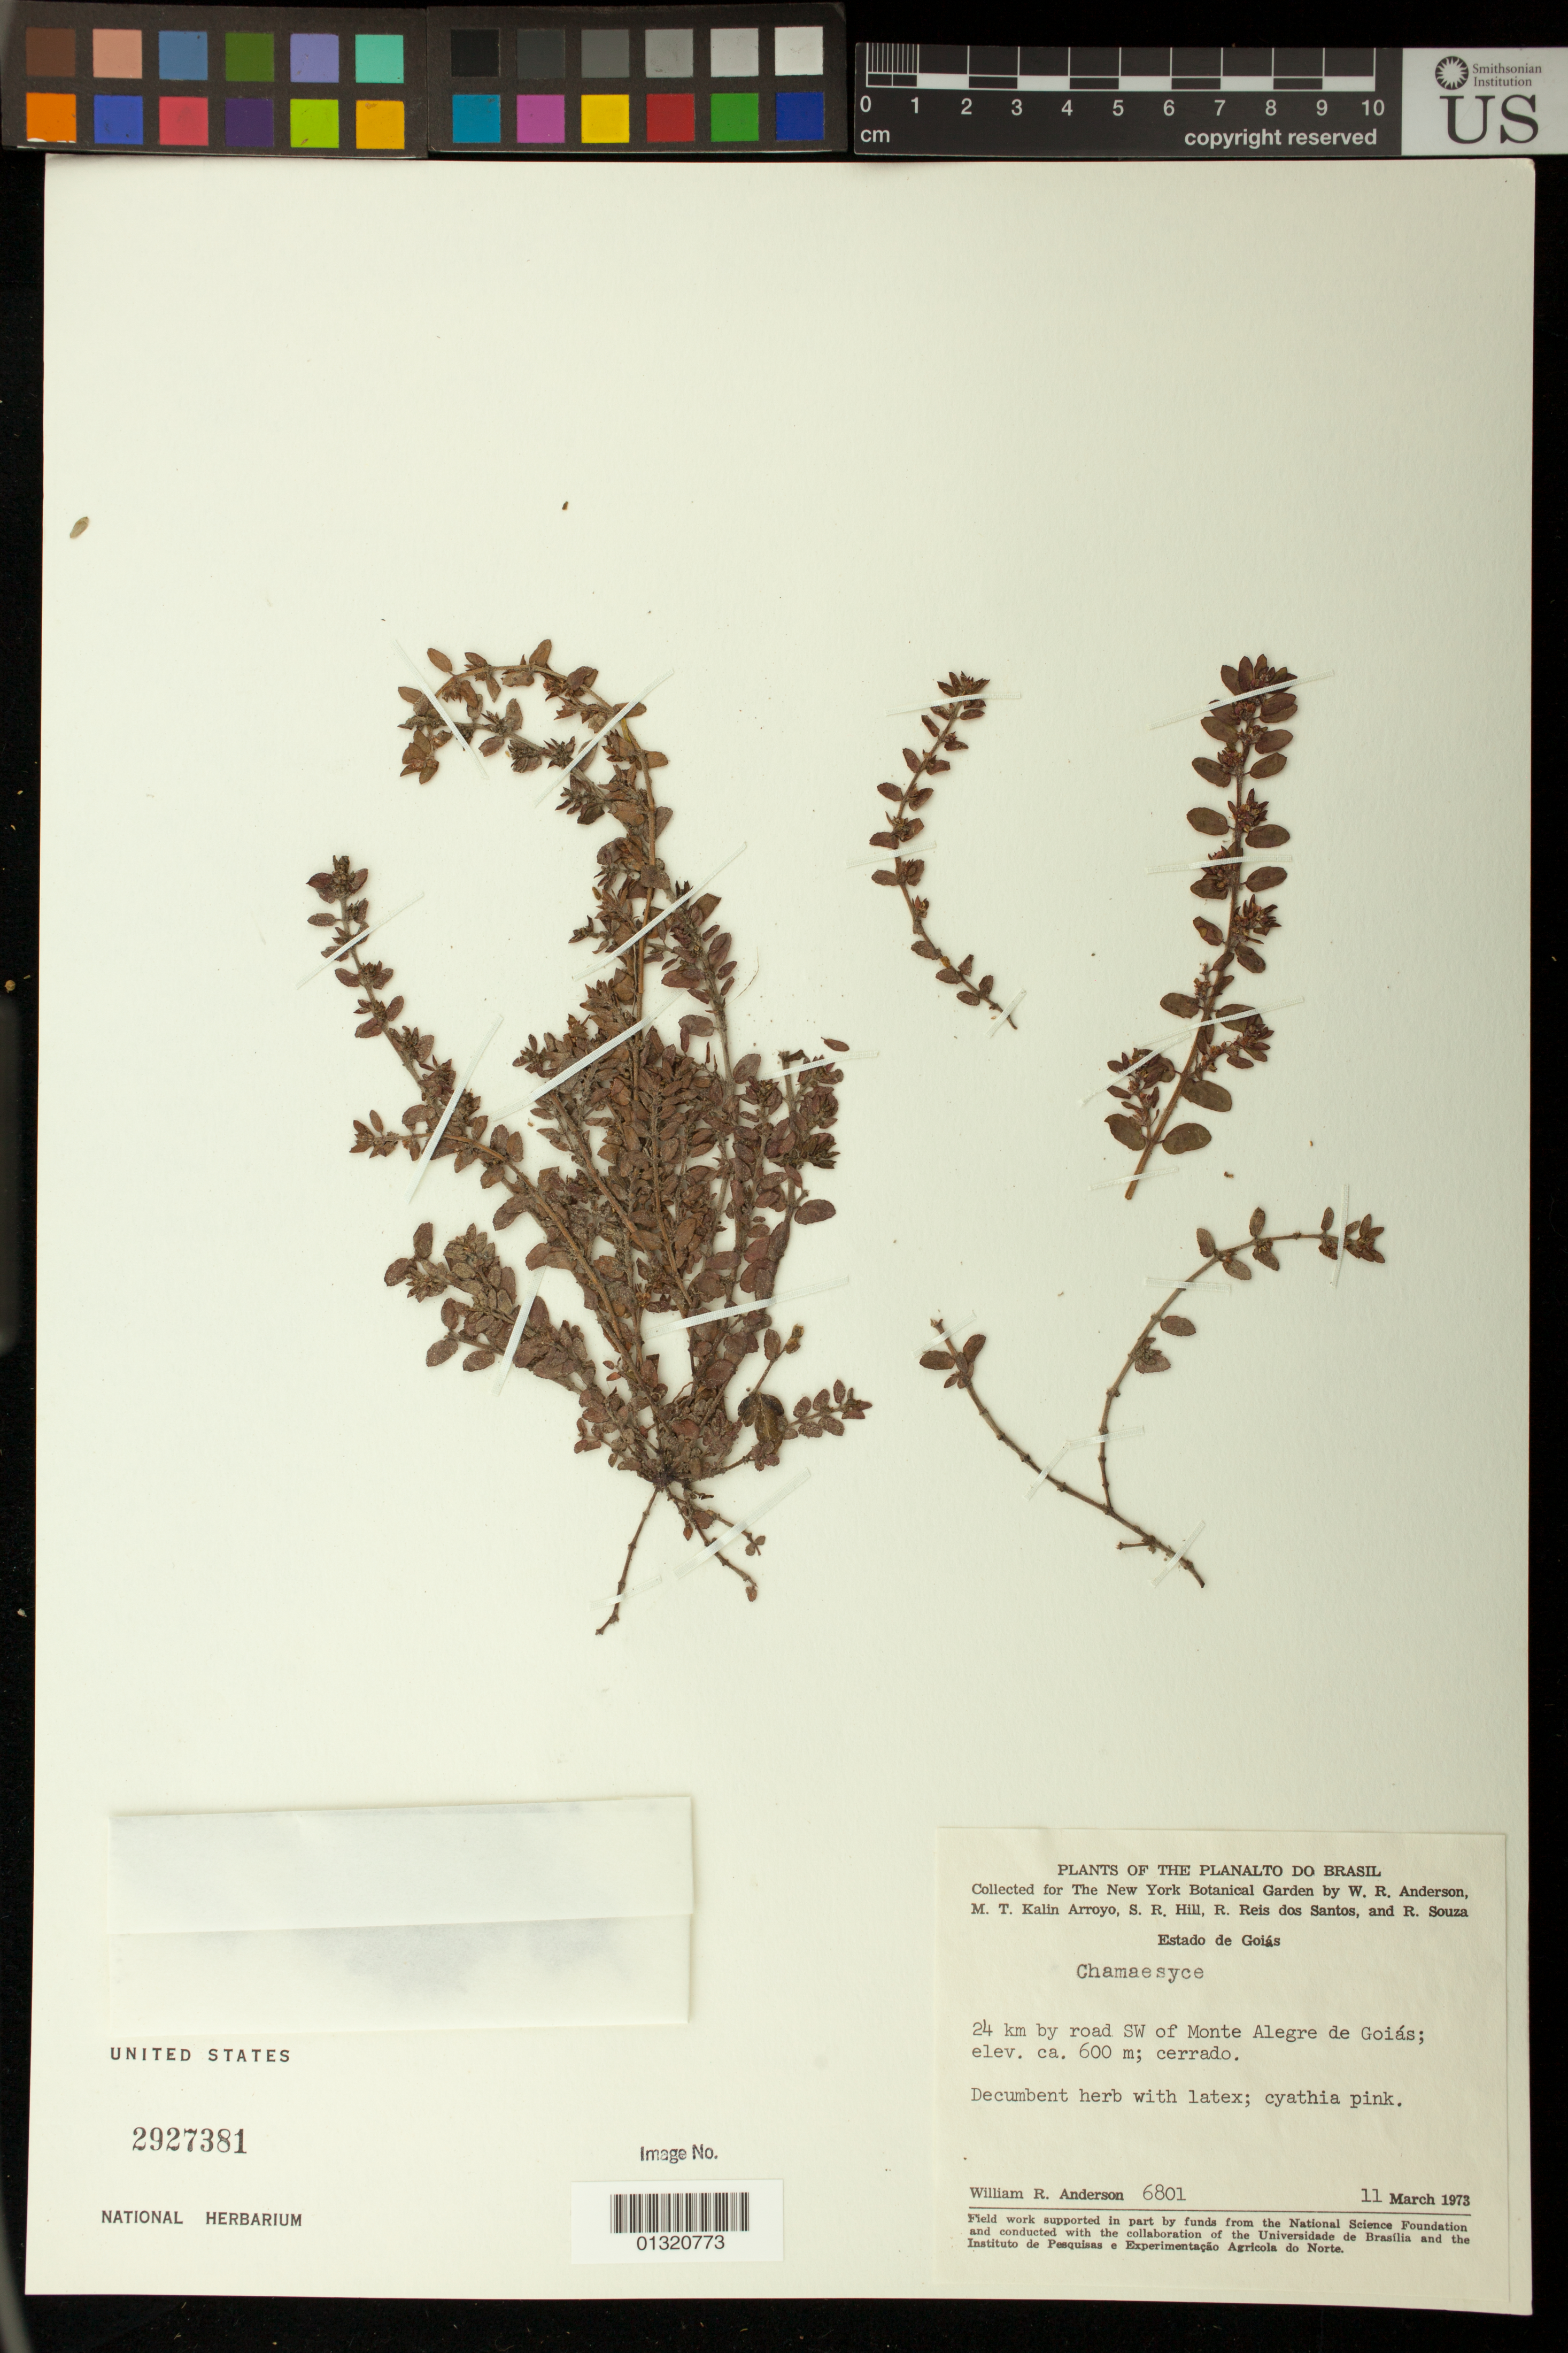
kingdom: Plantae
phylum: Tracheophyta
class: Magnoliopsida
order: Malpighiales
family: Euphorbiaceae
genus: Euphorbia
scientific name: Euphorbia sp.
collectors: W. R. Anderson, M. T. Kalin Arroyo, S. R. Hill, R. Reis dos Santos & R. Souza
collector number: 6801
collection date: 1973-03-11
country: Brazil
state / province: Goiás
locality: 24 km by road SW of Monte Alegre de Goiás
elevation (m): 600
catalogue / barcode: US 2927381